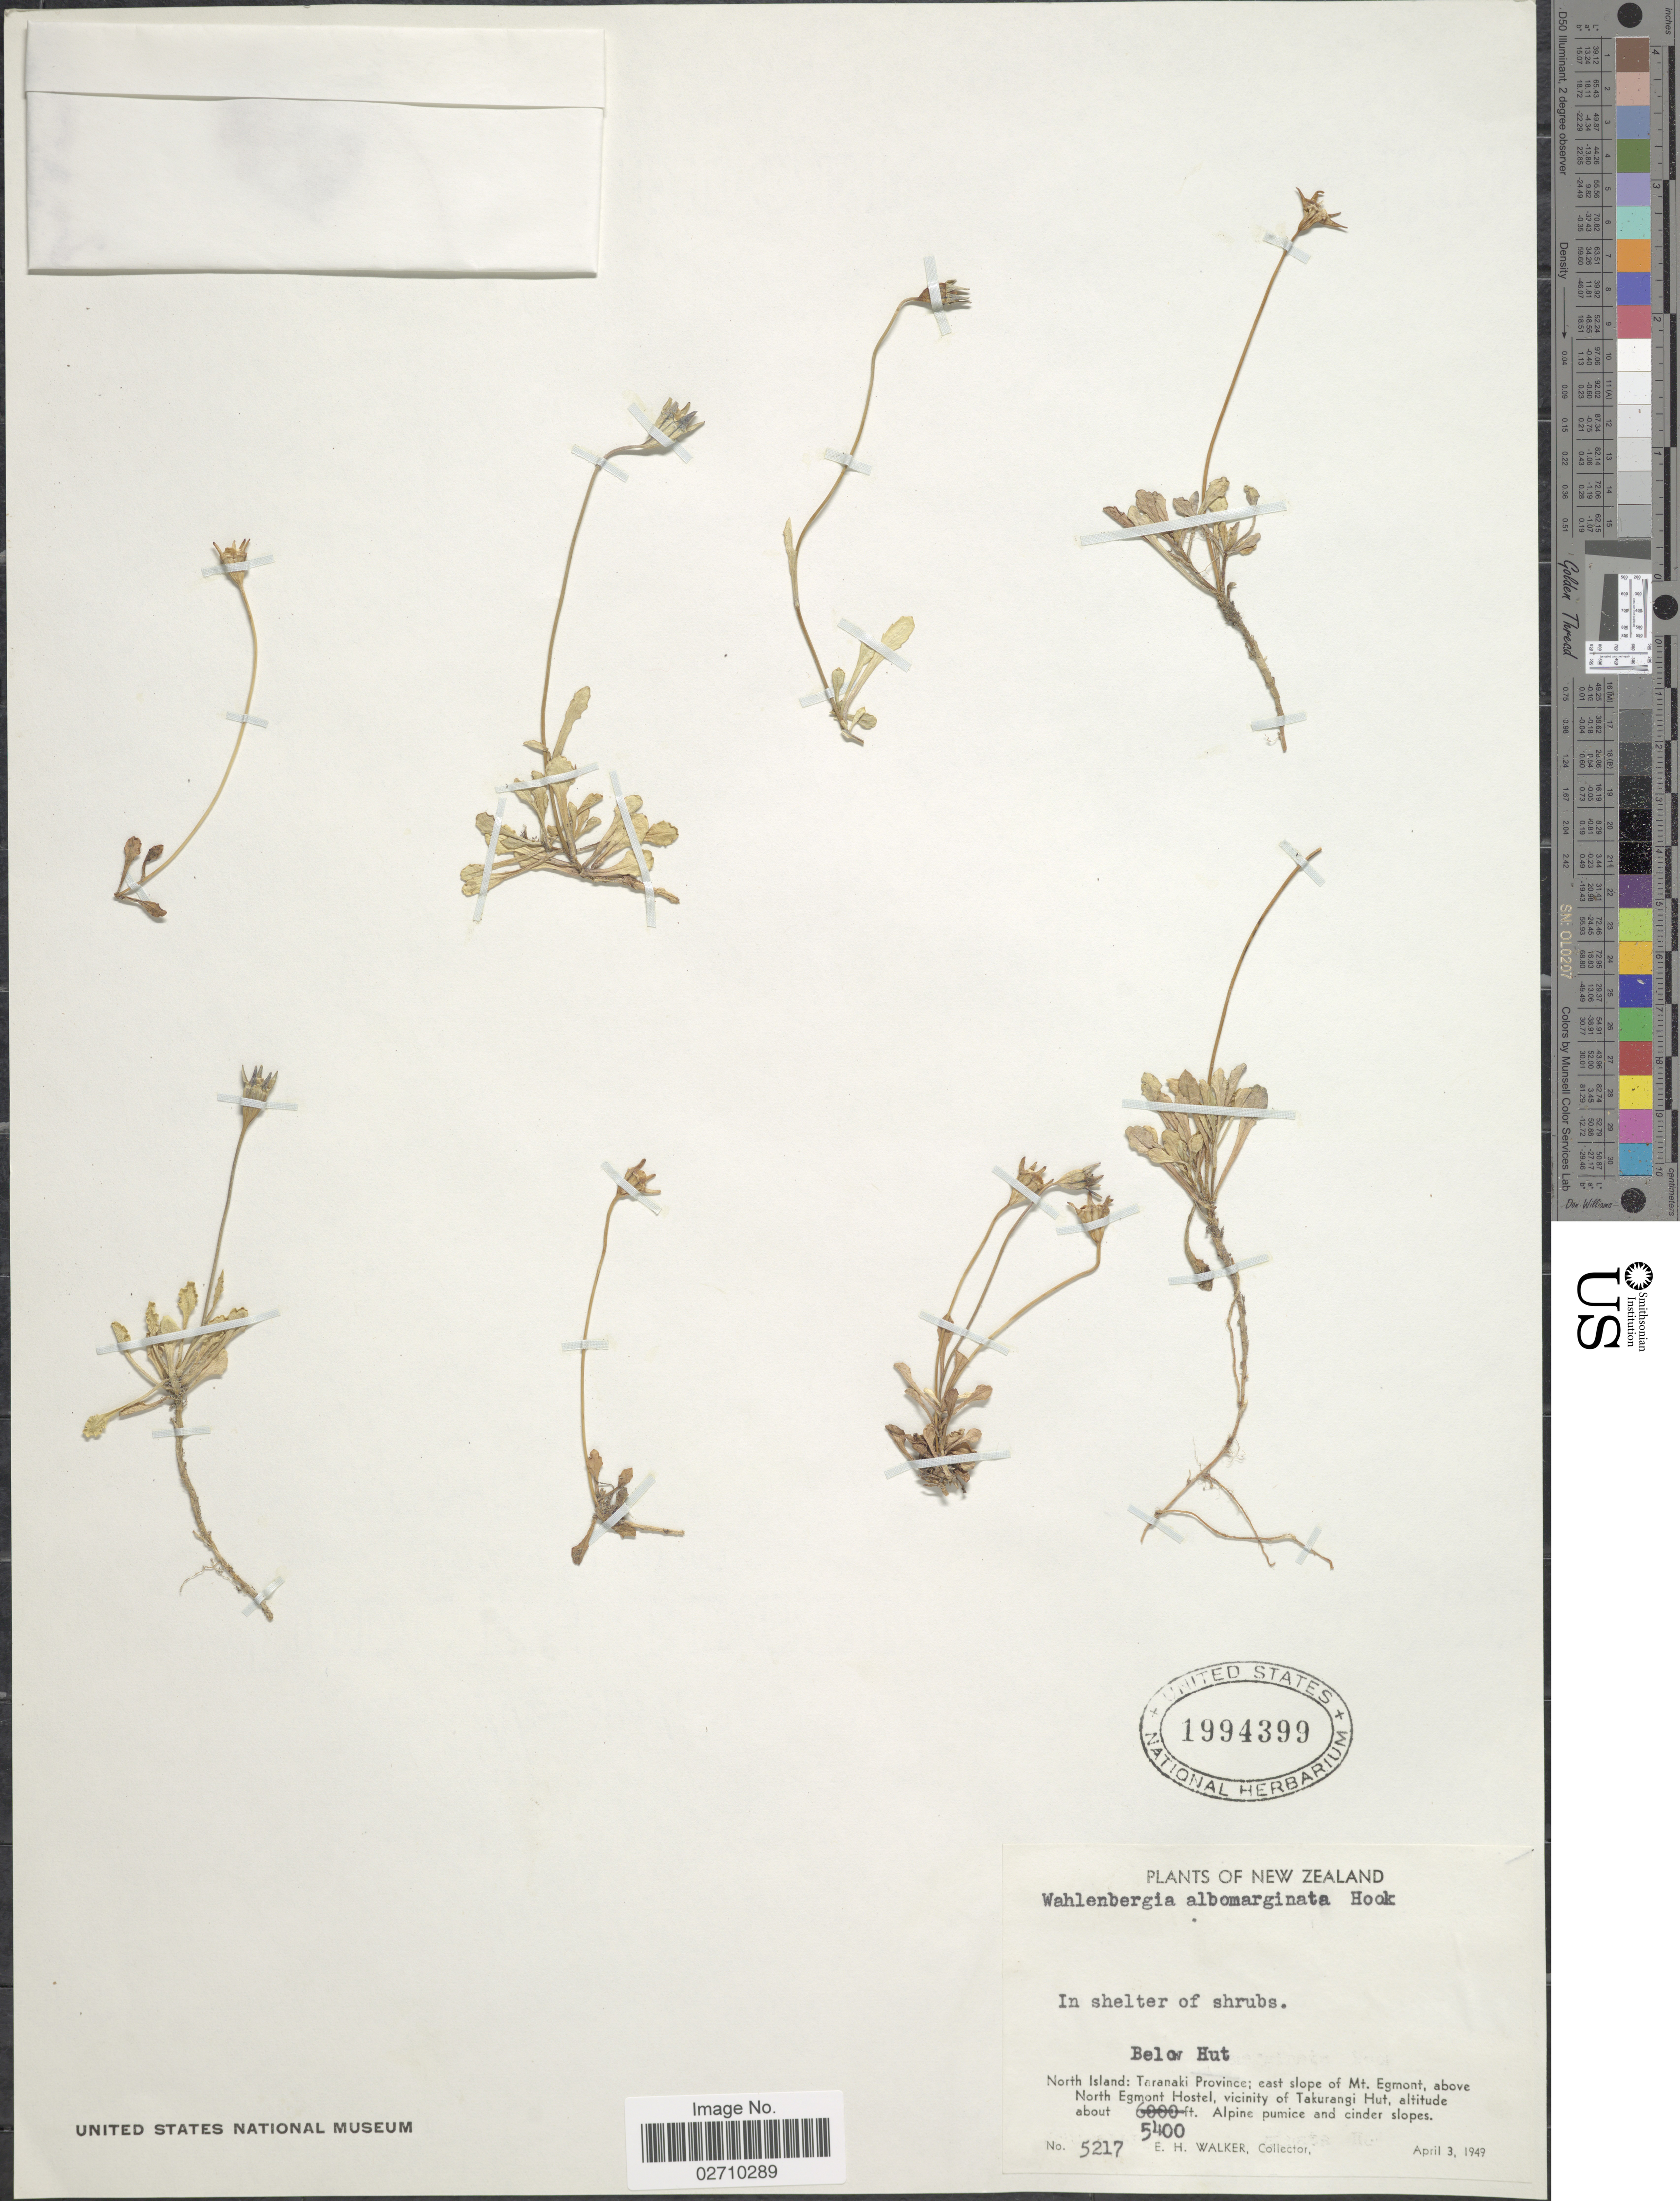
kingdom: Plantae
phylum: Tracheophyta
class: Magnoliopsida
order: Asterales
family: Campanulaceae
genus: Wahlenbergia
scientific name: Wahlenbergia albomarginata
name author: Hook.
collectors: E. H. Walker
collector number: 5217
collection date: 1949-04-03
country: New Zealand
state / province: Taranaki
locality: Below Hut. North Island: east slope of Mt. Egmont, above North Egmont Hostel, vicinity of Takurangi Hut.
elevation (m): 1646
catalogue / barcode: US 1994399